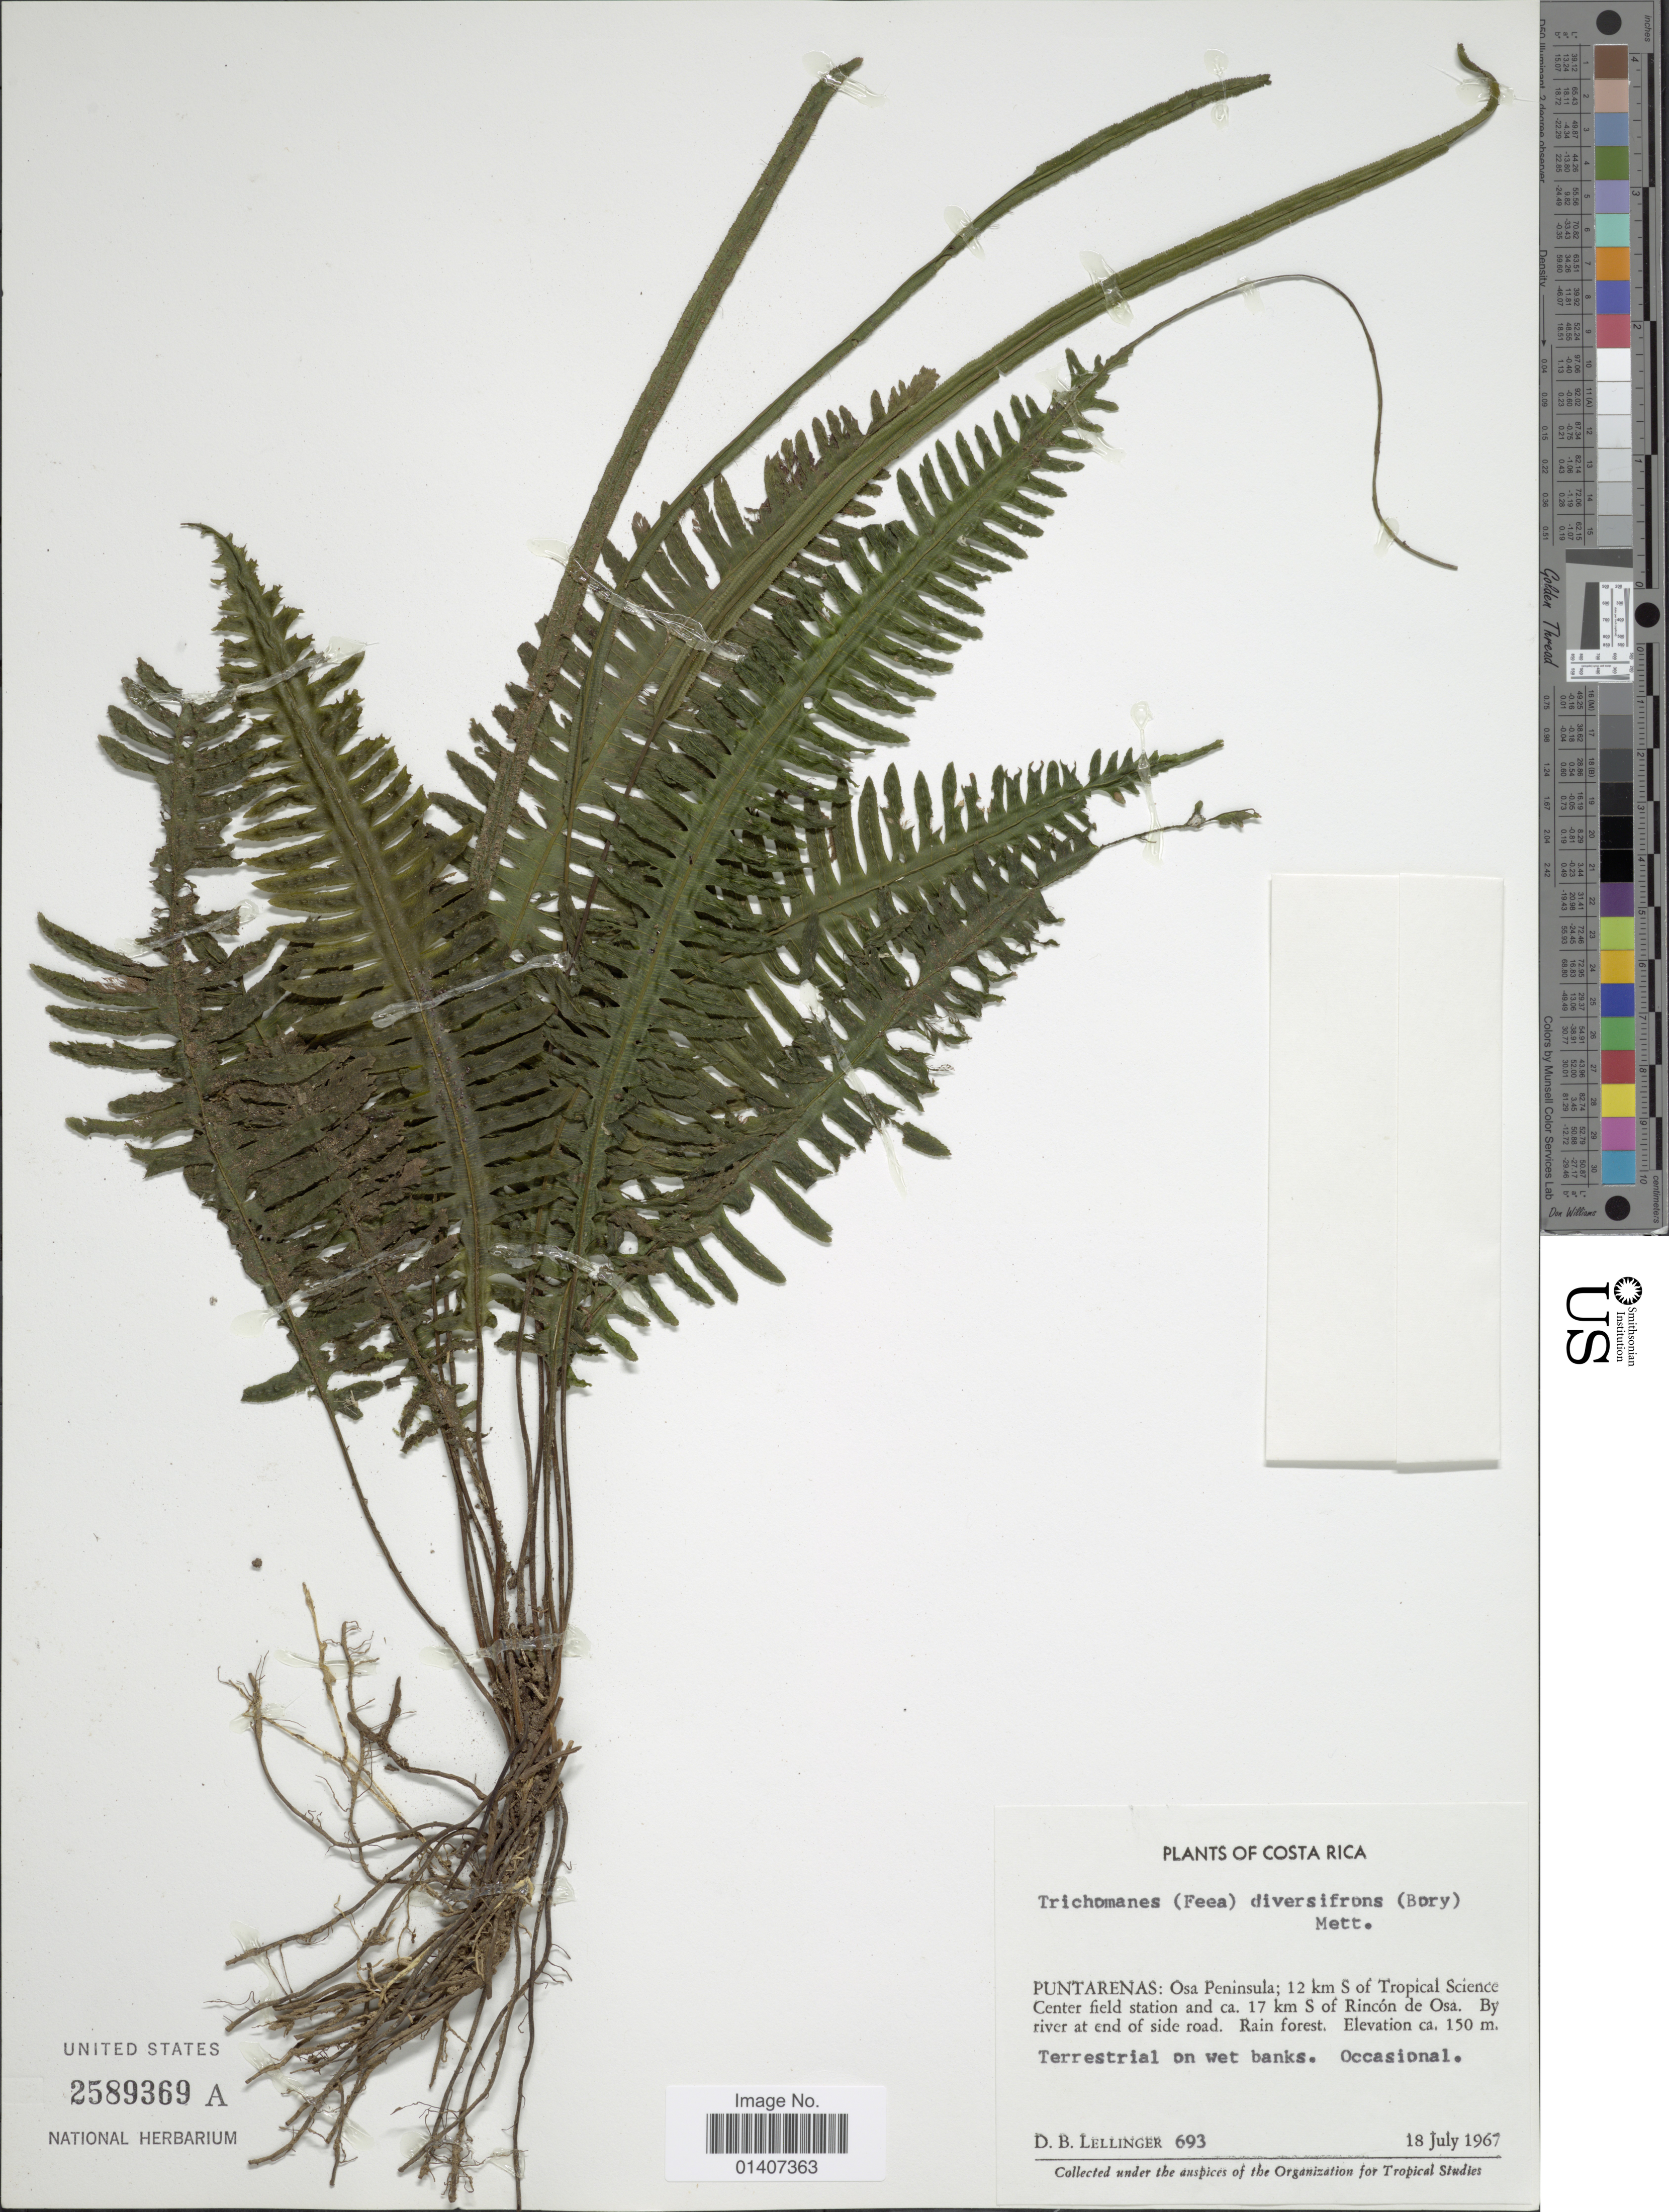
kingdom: Plantae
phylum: Tracheophyta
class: Polypodiopsida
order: Hymenophyllales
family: Hymenophyllaceae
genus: Trichomanes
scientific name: Trichomanes diversifrons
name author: (Bory) Mett. ex Sadeb.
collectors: D. B. Lellinger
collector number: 693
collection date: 1967-07-18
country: Costa Rica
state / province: Puntarenas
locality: Osa Peninsula; 12km S of Tropical Science Center field station and ca. 17km S of Rincón de Osa, by river at end of side road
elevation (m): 150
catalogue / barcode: US 2589369A